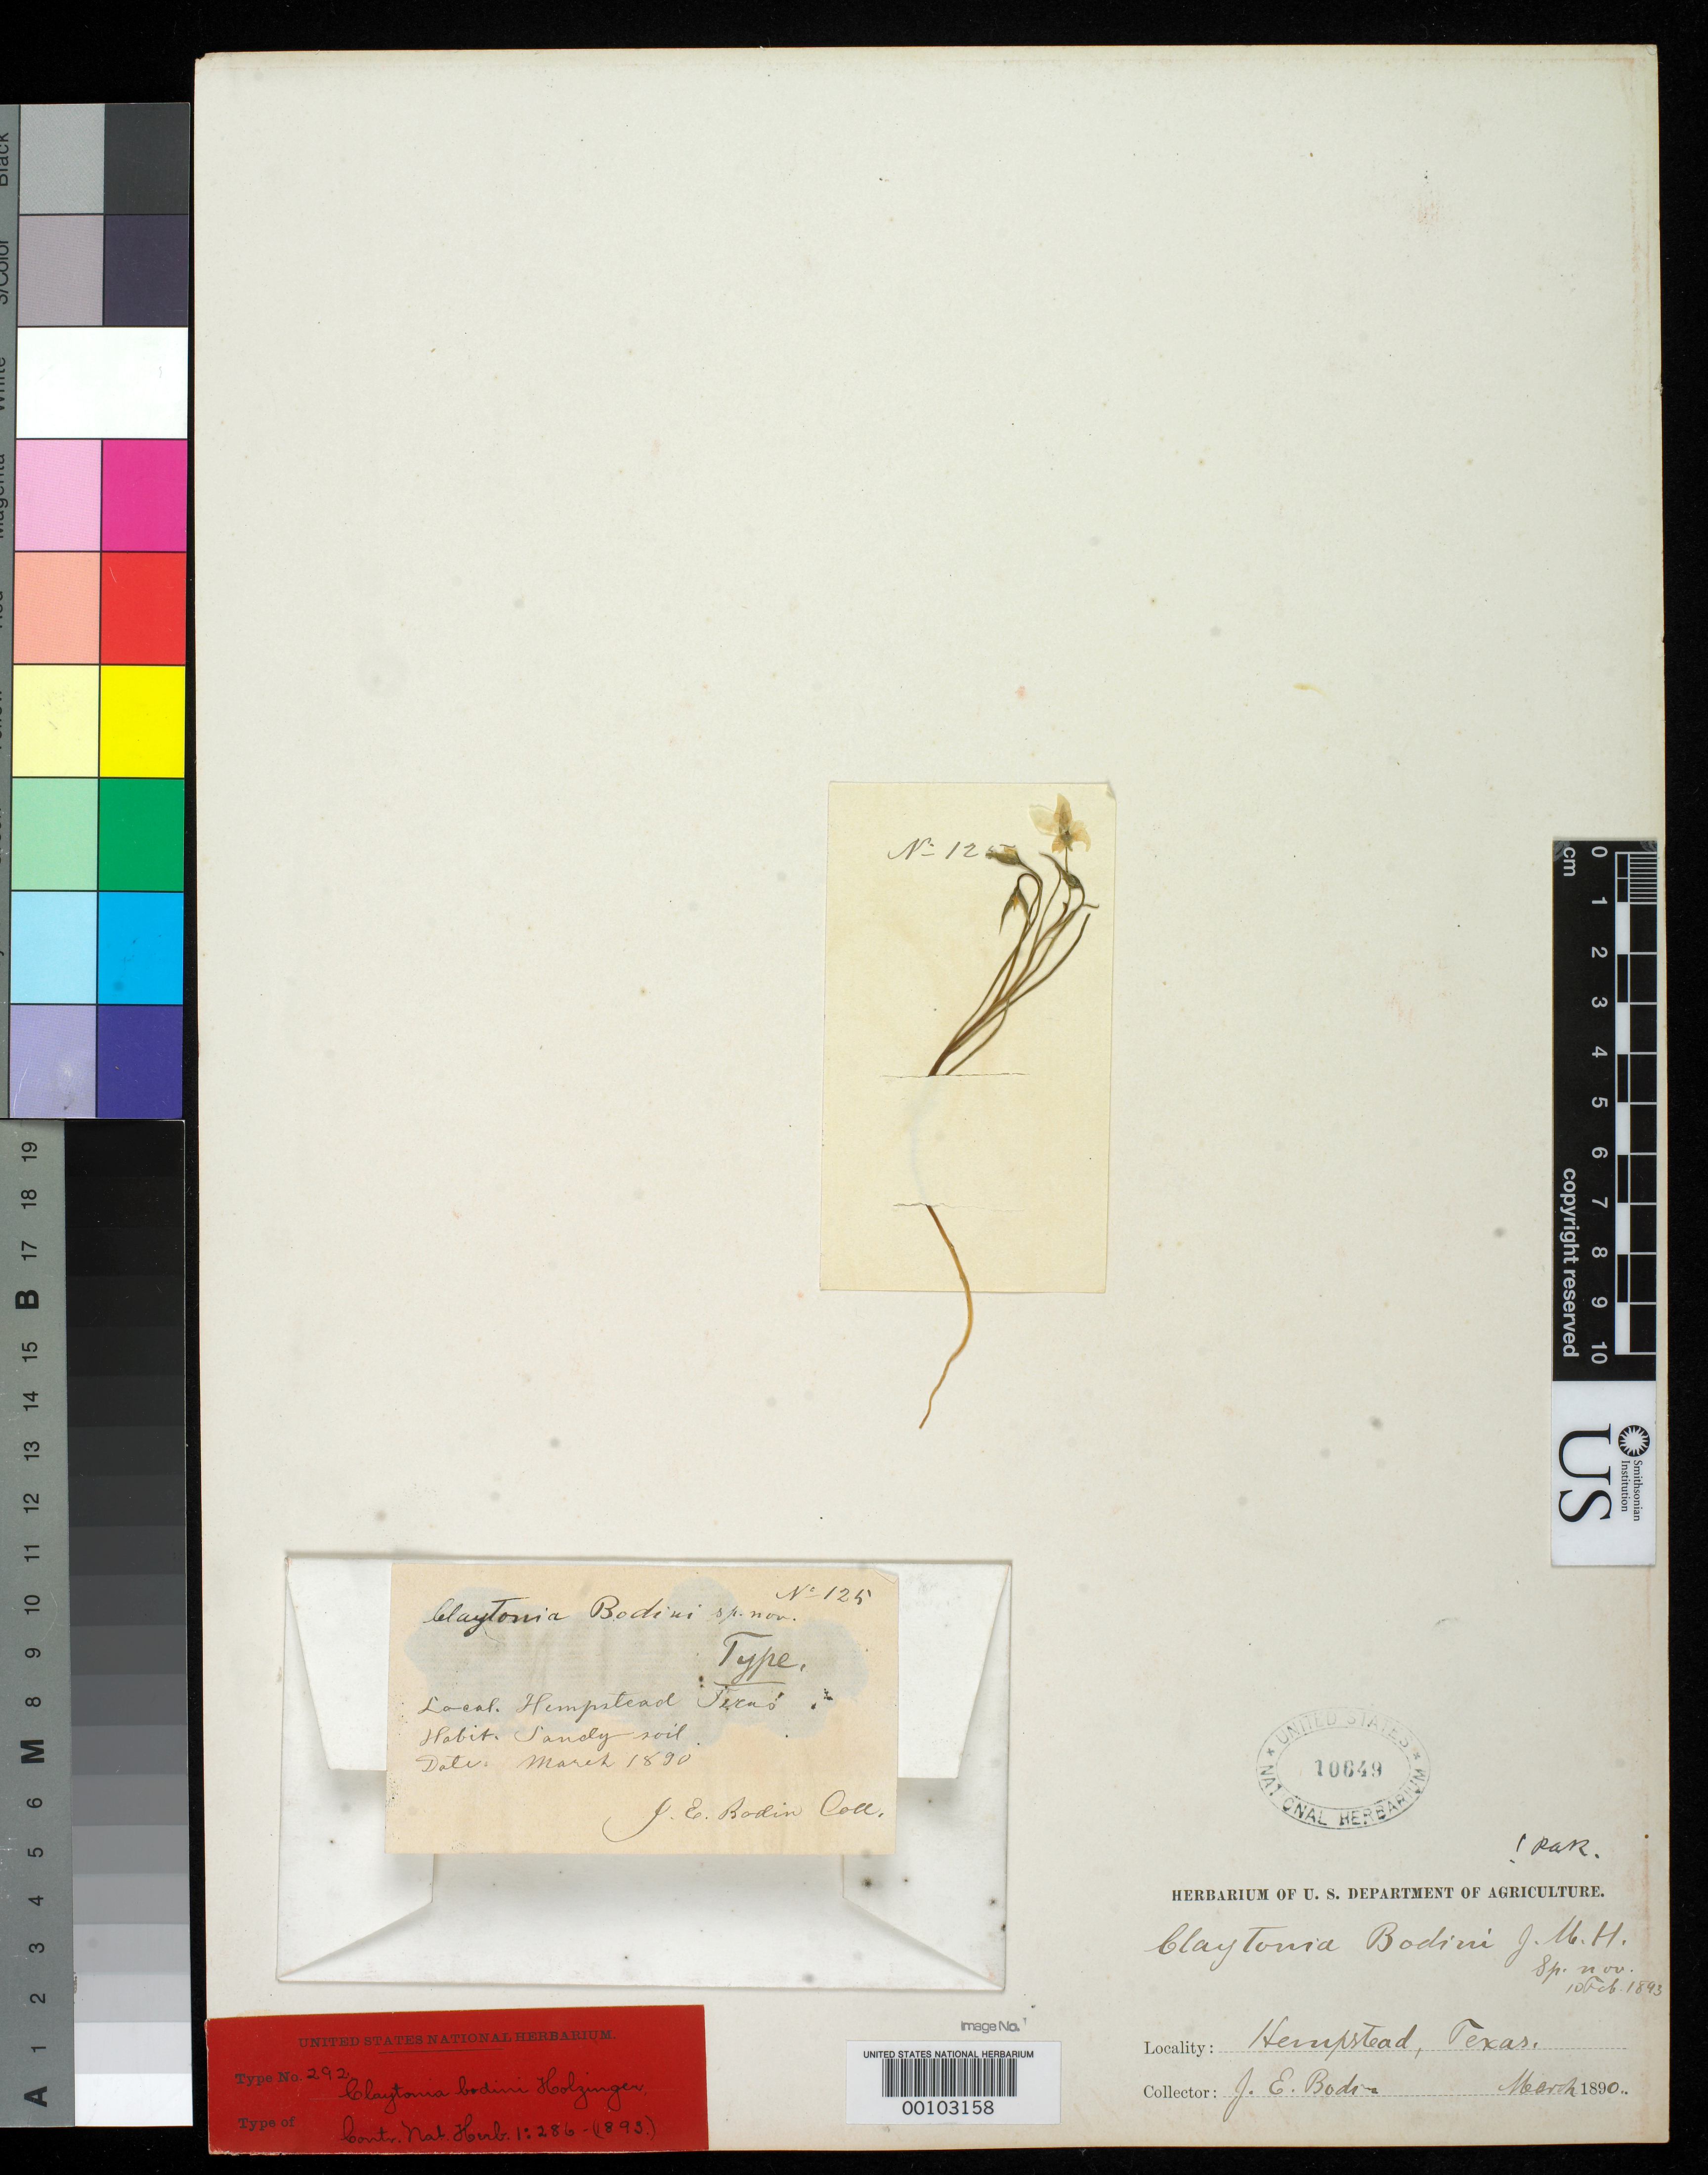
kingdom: Plantae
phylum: Tracheophyta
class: Magnoliopsida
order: Caryophyllales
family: Montiaceae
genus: Claytonia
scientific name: Claytonia bodini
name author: Holz.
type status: Holotype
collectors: J. E. Bodin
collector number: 125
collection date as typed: Mar 1890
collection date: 1890-03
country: United States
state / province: Texas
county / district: Waller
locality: Hempstead.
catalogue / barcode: US 10649